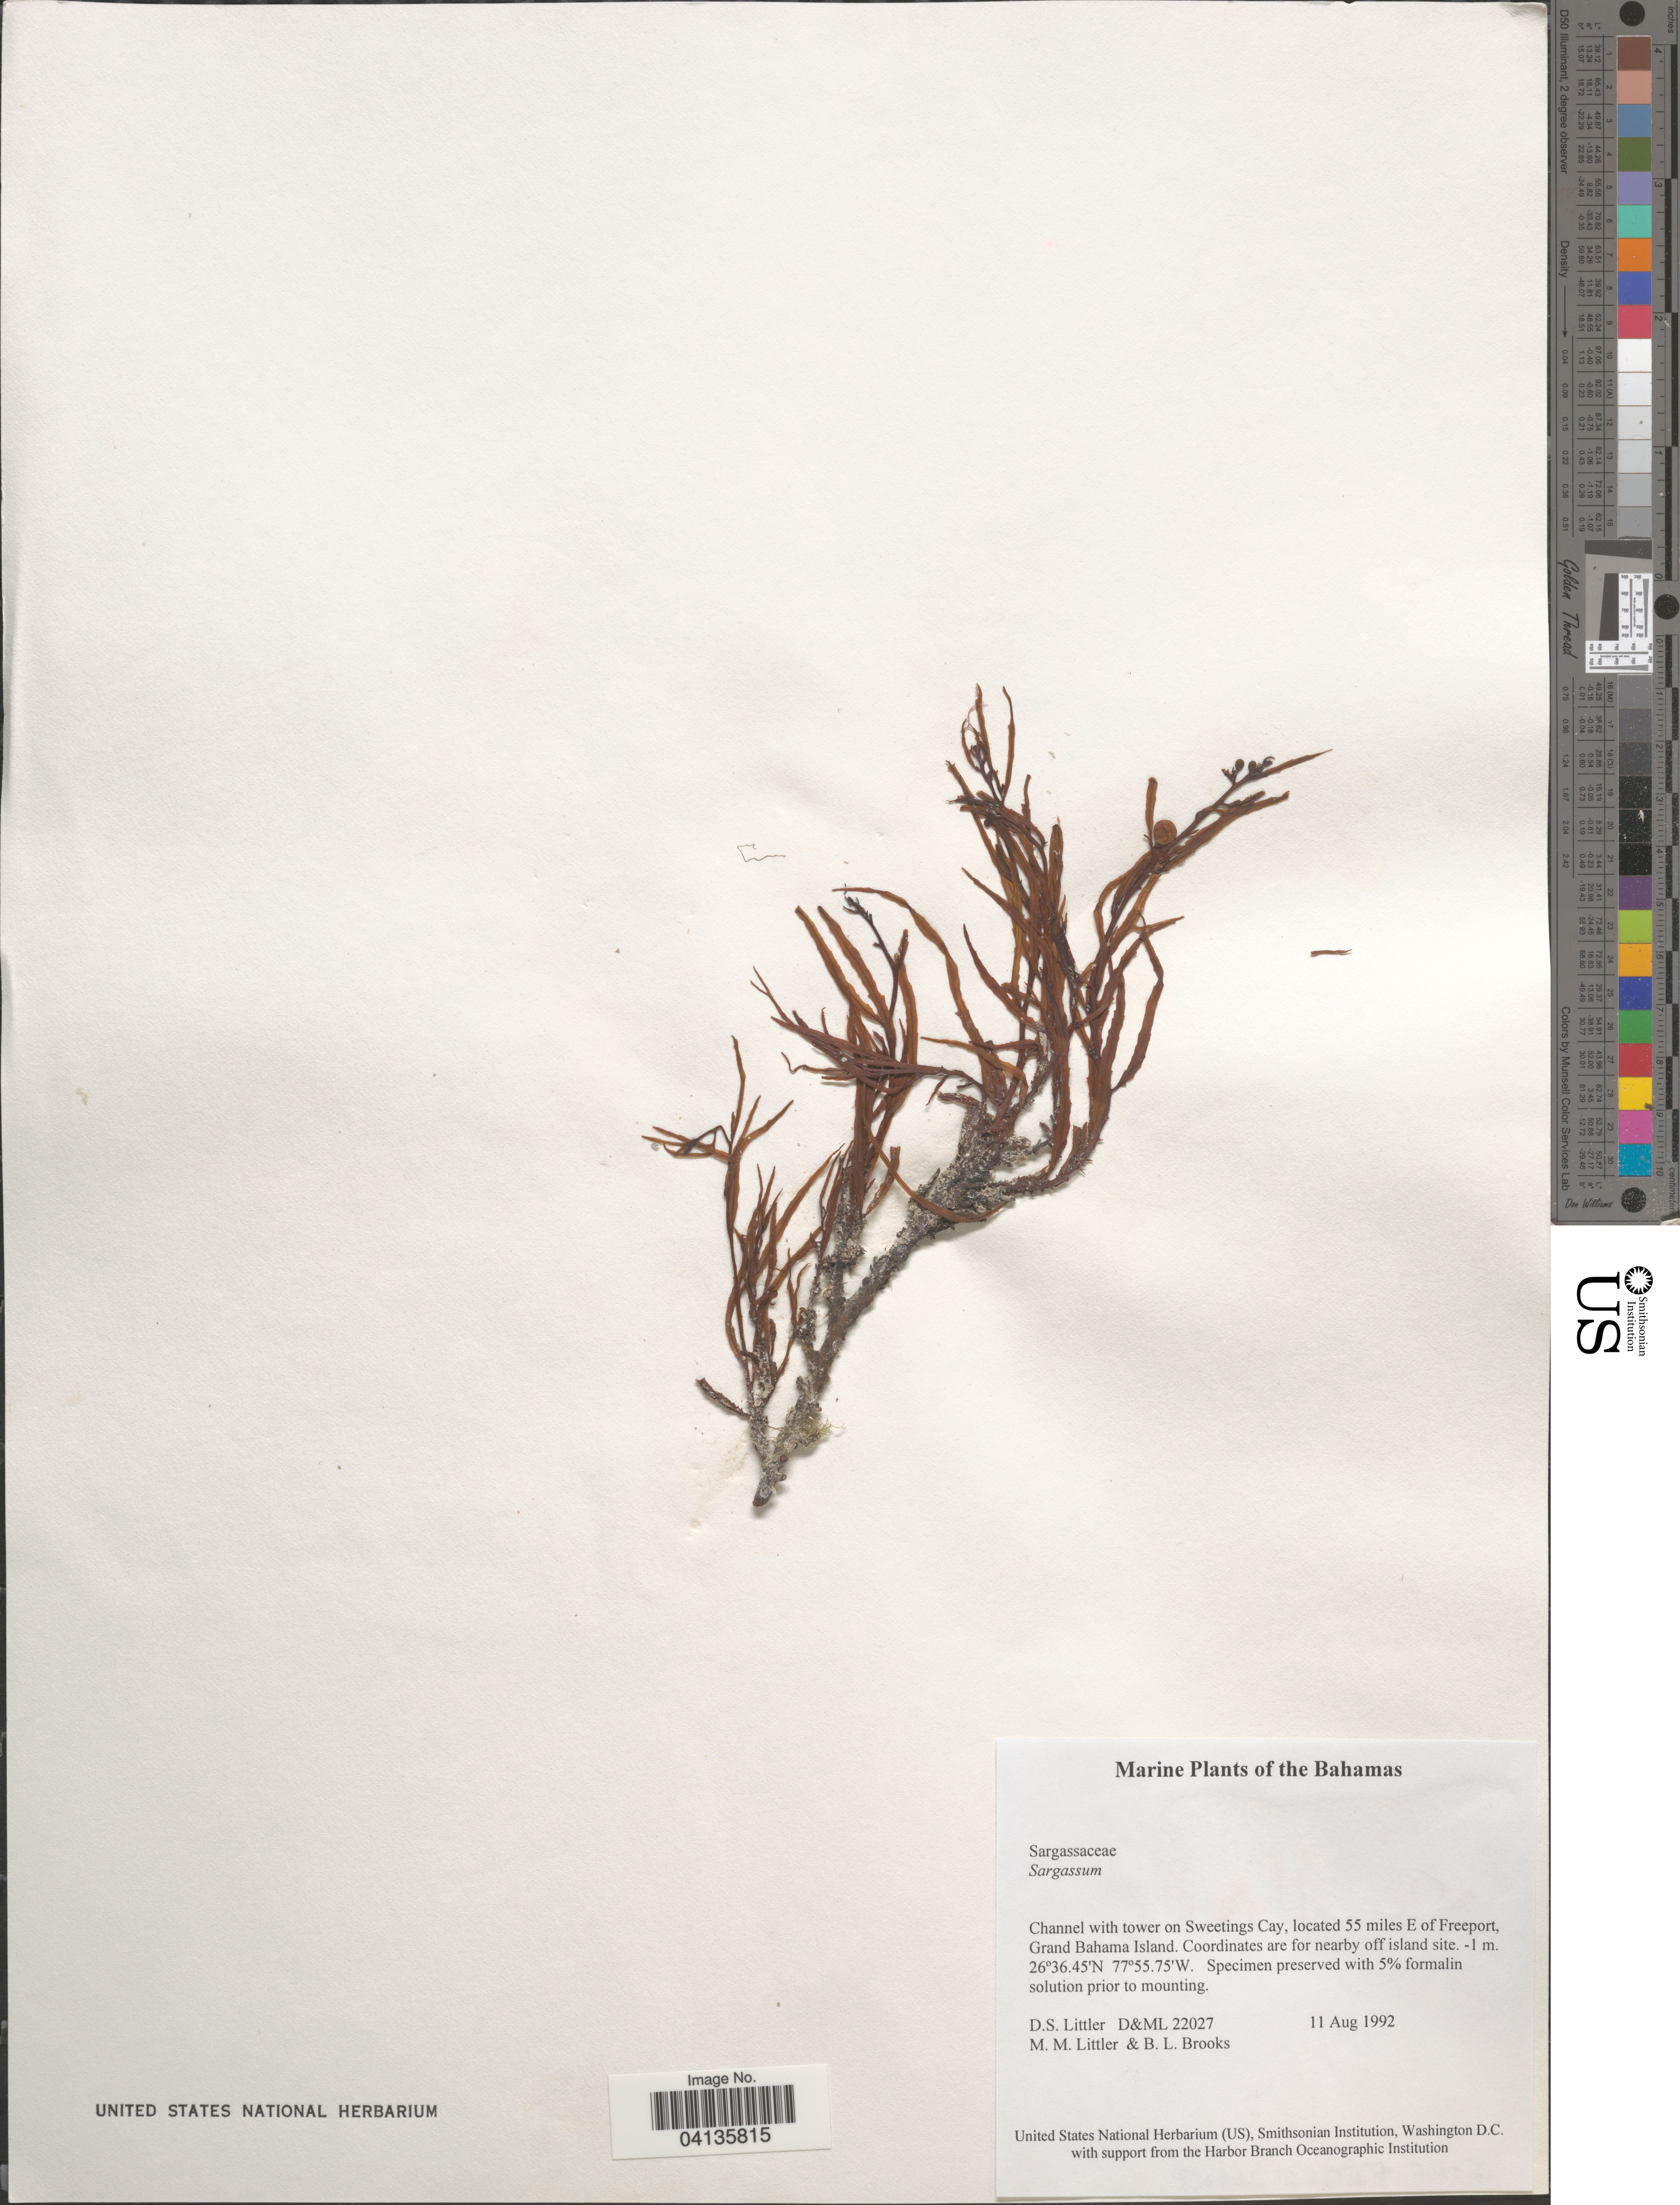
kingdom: Chromista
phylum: Ochrophyta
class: Phaeophyceae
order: Fucales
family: Sargassaceae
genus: Sargassum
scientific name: Sargassum sp.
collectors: D. S. Littler & B. Brooks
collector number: D&ML 22027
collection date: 1992-08-11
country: Bahamas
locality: Channel with tower on Sweetings Cay, located 55 miles E of Freeport, Grand Bahama Island.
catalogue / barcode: US 238678